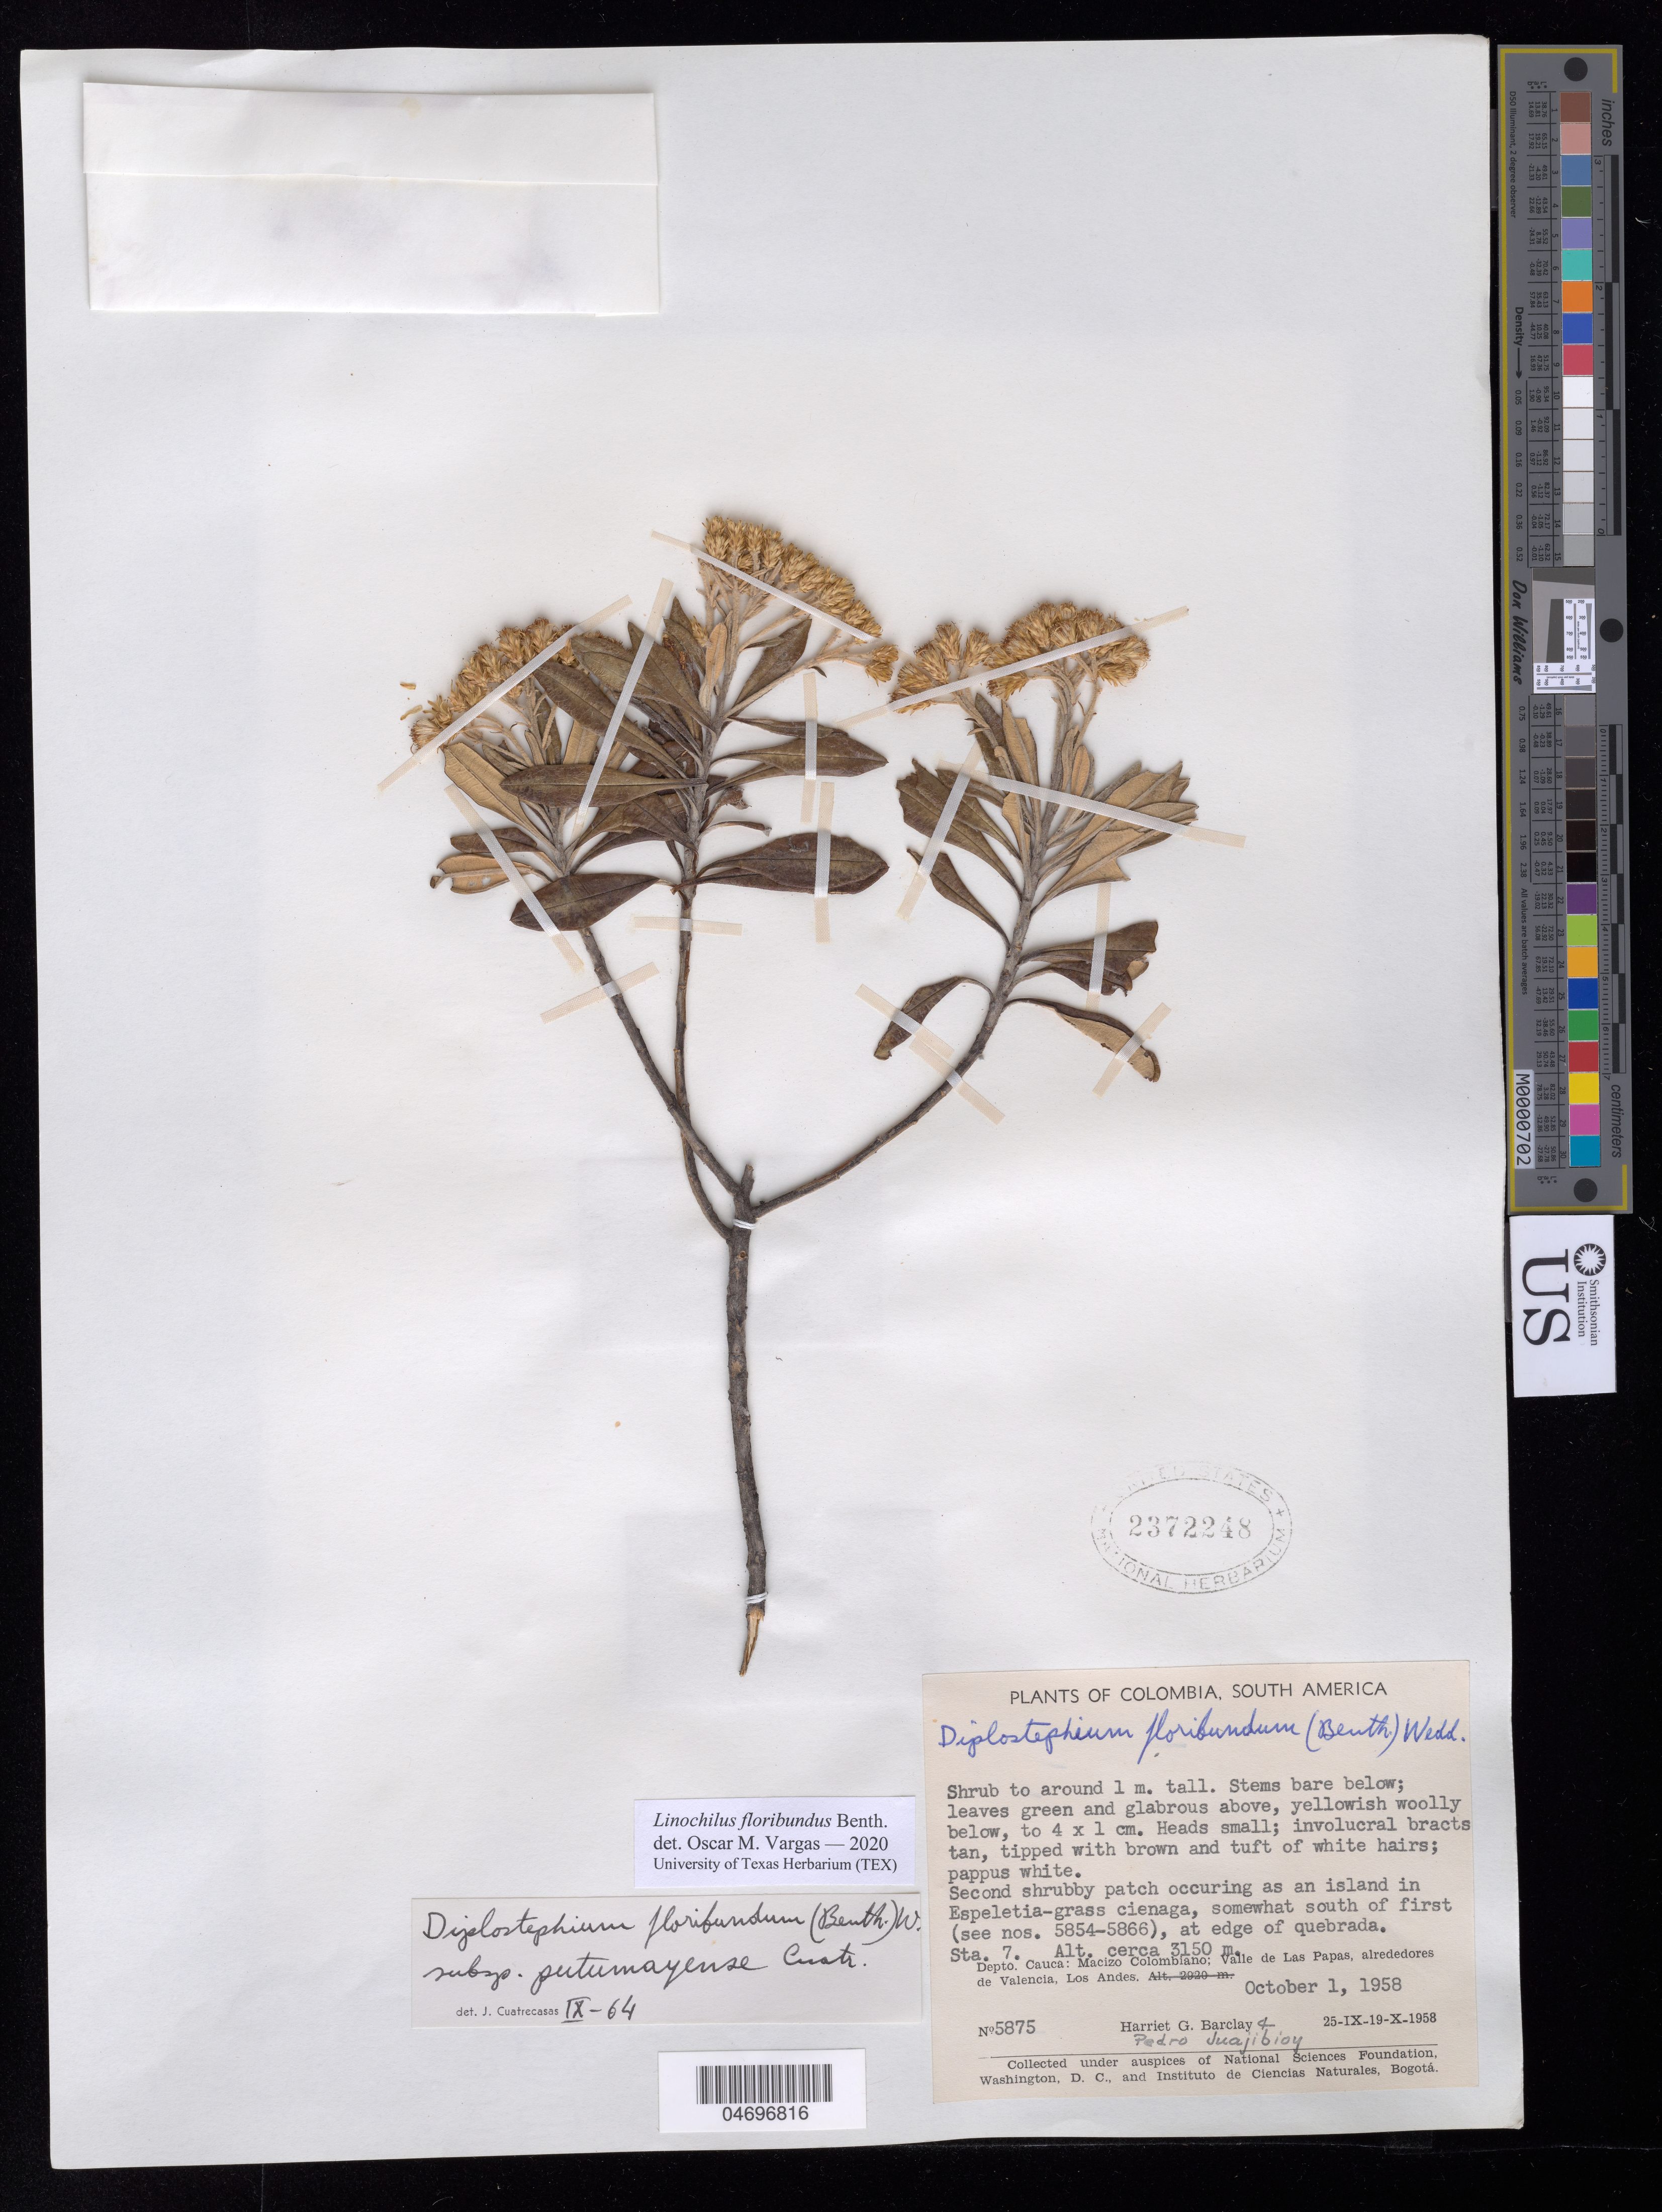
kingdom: Plantae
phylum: Tracheophyta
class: Magnoliopsida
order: Asterales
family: Asteraceae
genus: Linochilus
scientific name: Linochilus floribundus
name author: Benth.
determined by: Vargas, Oscar M.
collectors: H. G. Barclay & P. Juajibioy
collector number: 5875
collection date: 1958-10-01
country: Colombia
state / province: Cauca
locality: Macizo Colombiano, Valle de Las Papas, alrededores de Valencia, Los Andes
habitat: Second shrubby patch occuring as an island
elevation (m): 3150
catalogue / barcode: US 2372248